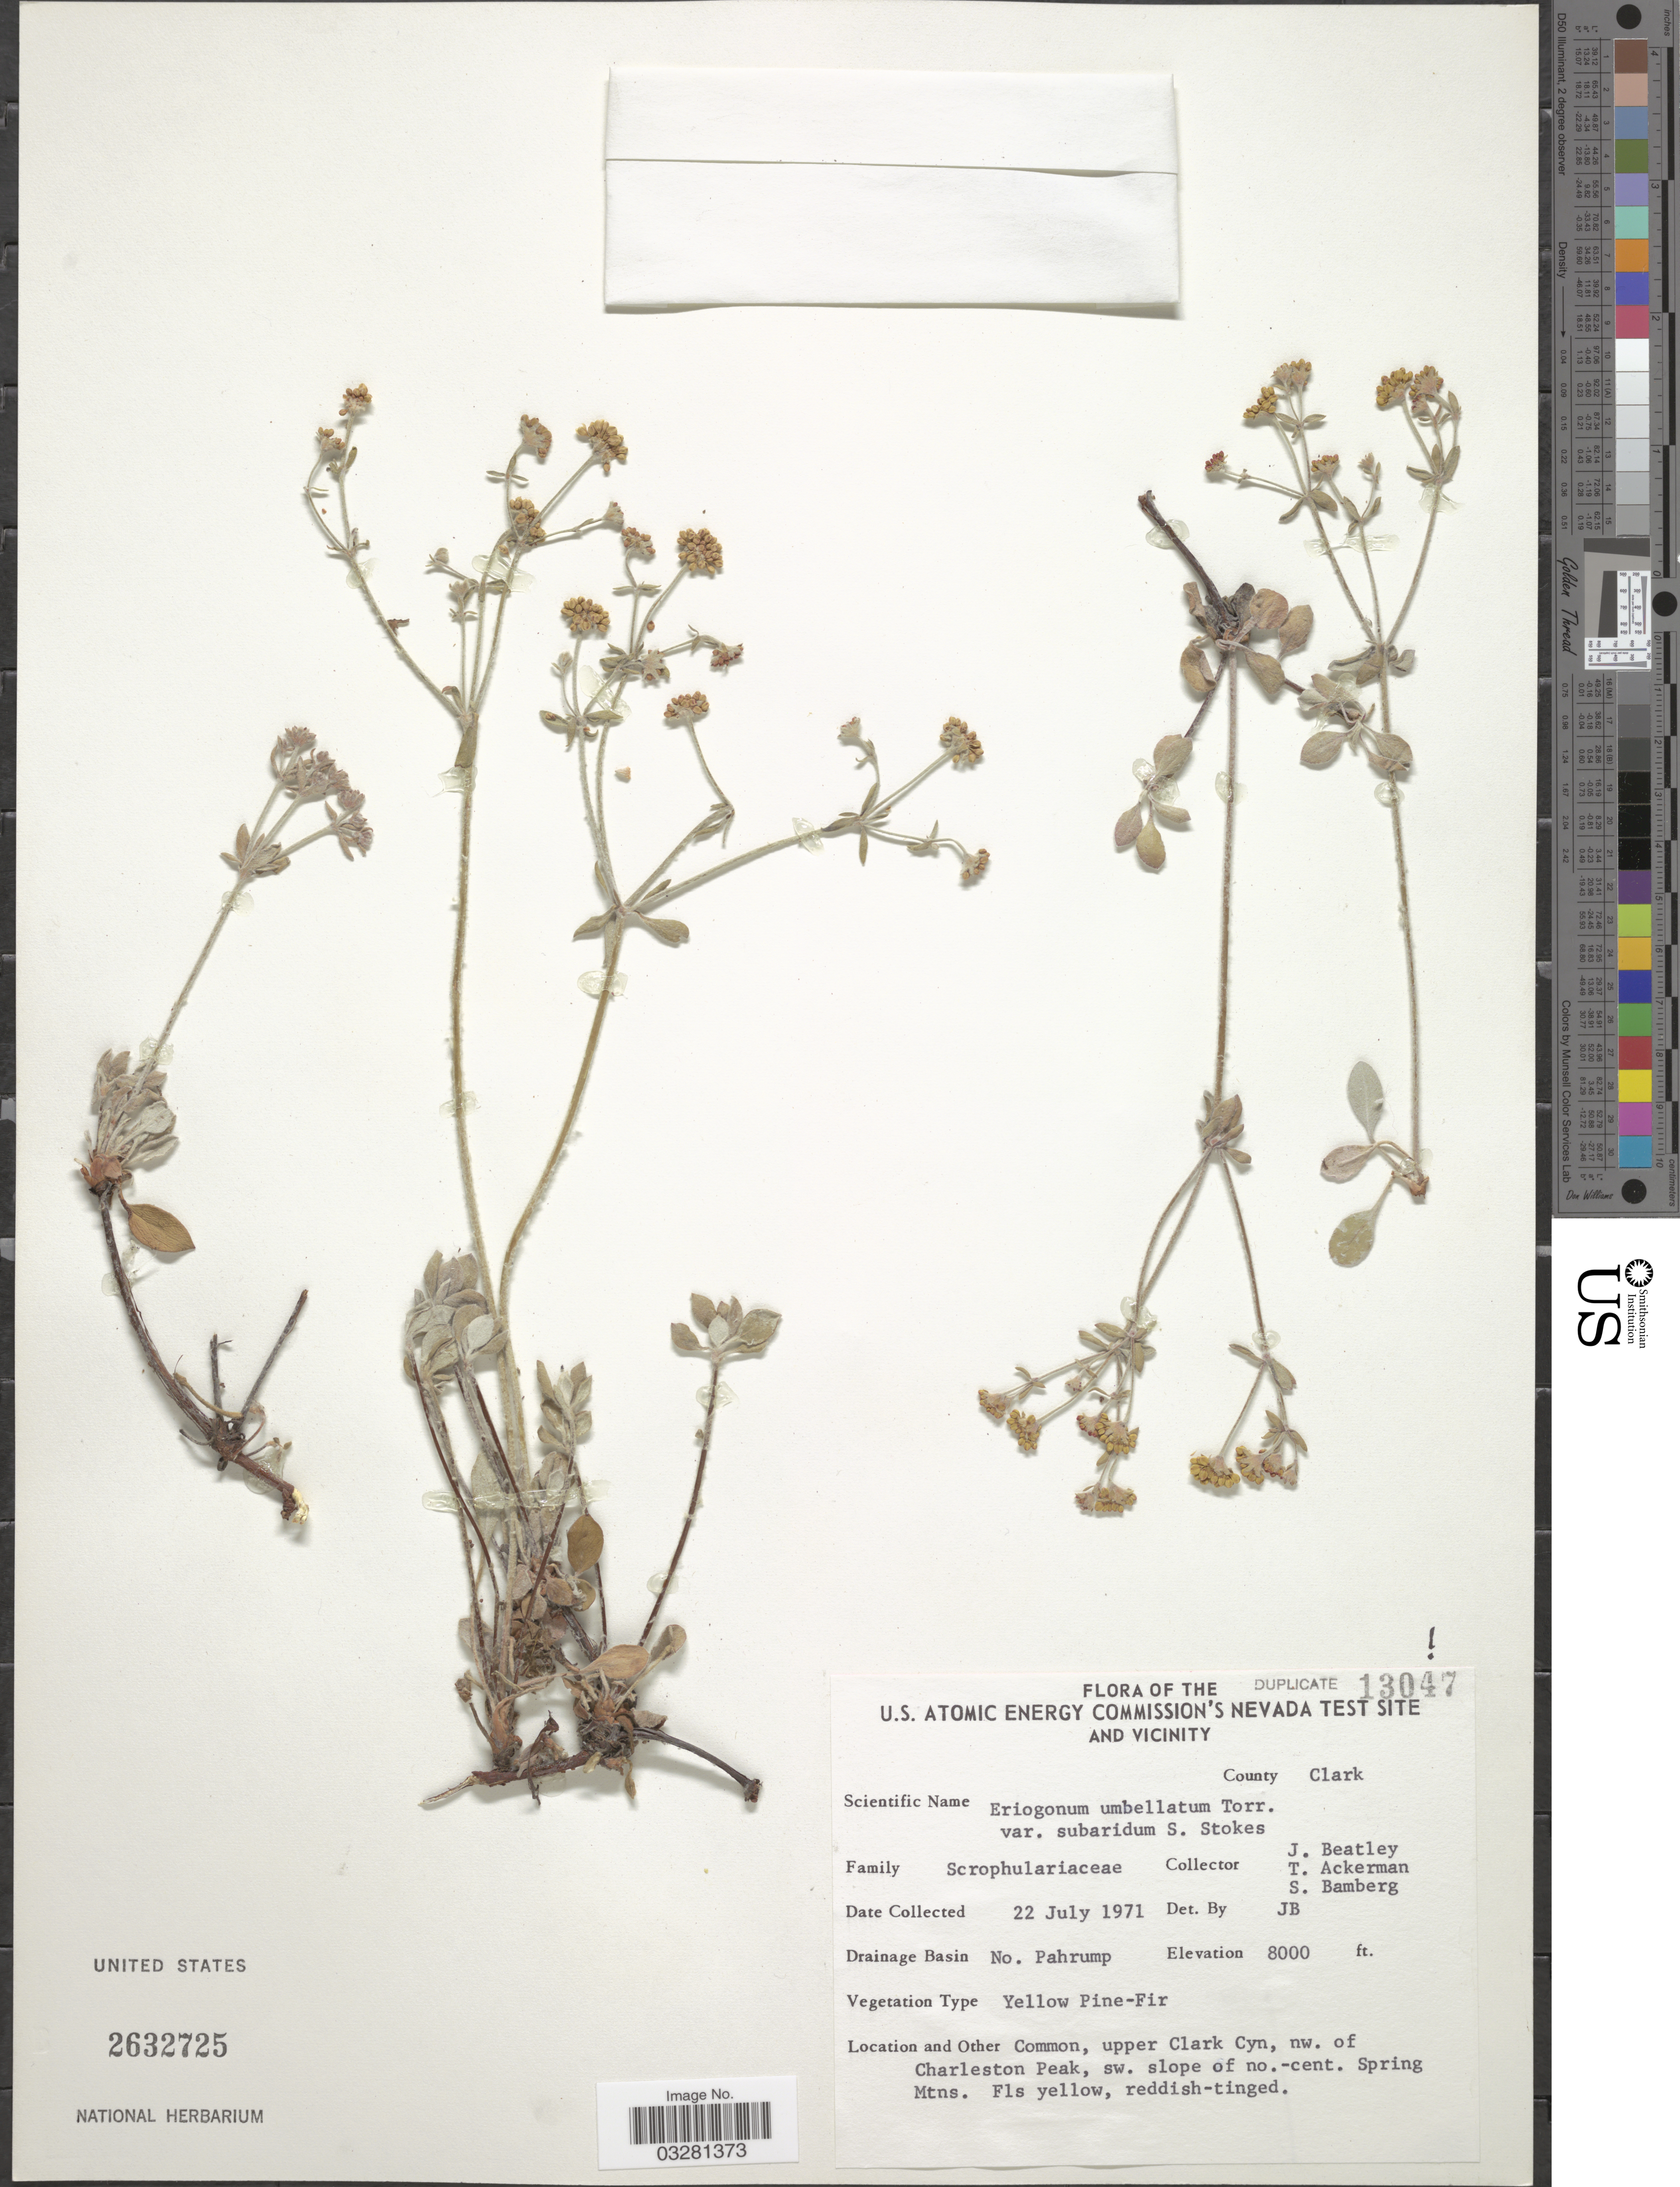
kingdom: Plantae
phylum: Tracheophyta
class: Magnoliopsida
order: Caryophyllales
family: Polygonaceae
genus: Eriogonum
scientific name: Eriogonum umbellatum var. umbellatum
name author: Torr.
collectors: J. C. Beatley, T. Ackerman & S. Bamberg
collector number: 13047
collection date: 1971-07-22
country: United States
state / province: Nevada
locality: U. S. Atomic Energy Commission's Nevada Test Site and Vicinity. County Clark. Drainage Basin No. Pahrump. Upper Clark Cyn, nw. of Charleston Peak, sw. slope of no.-cent. Spring Mtns.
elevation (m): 2438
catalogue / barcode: US 2632725